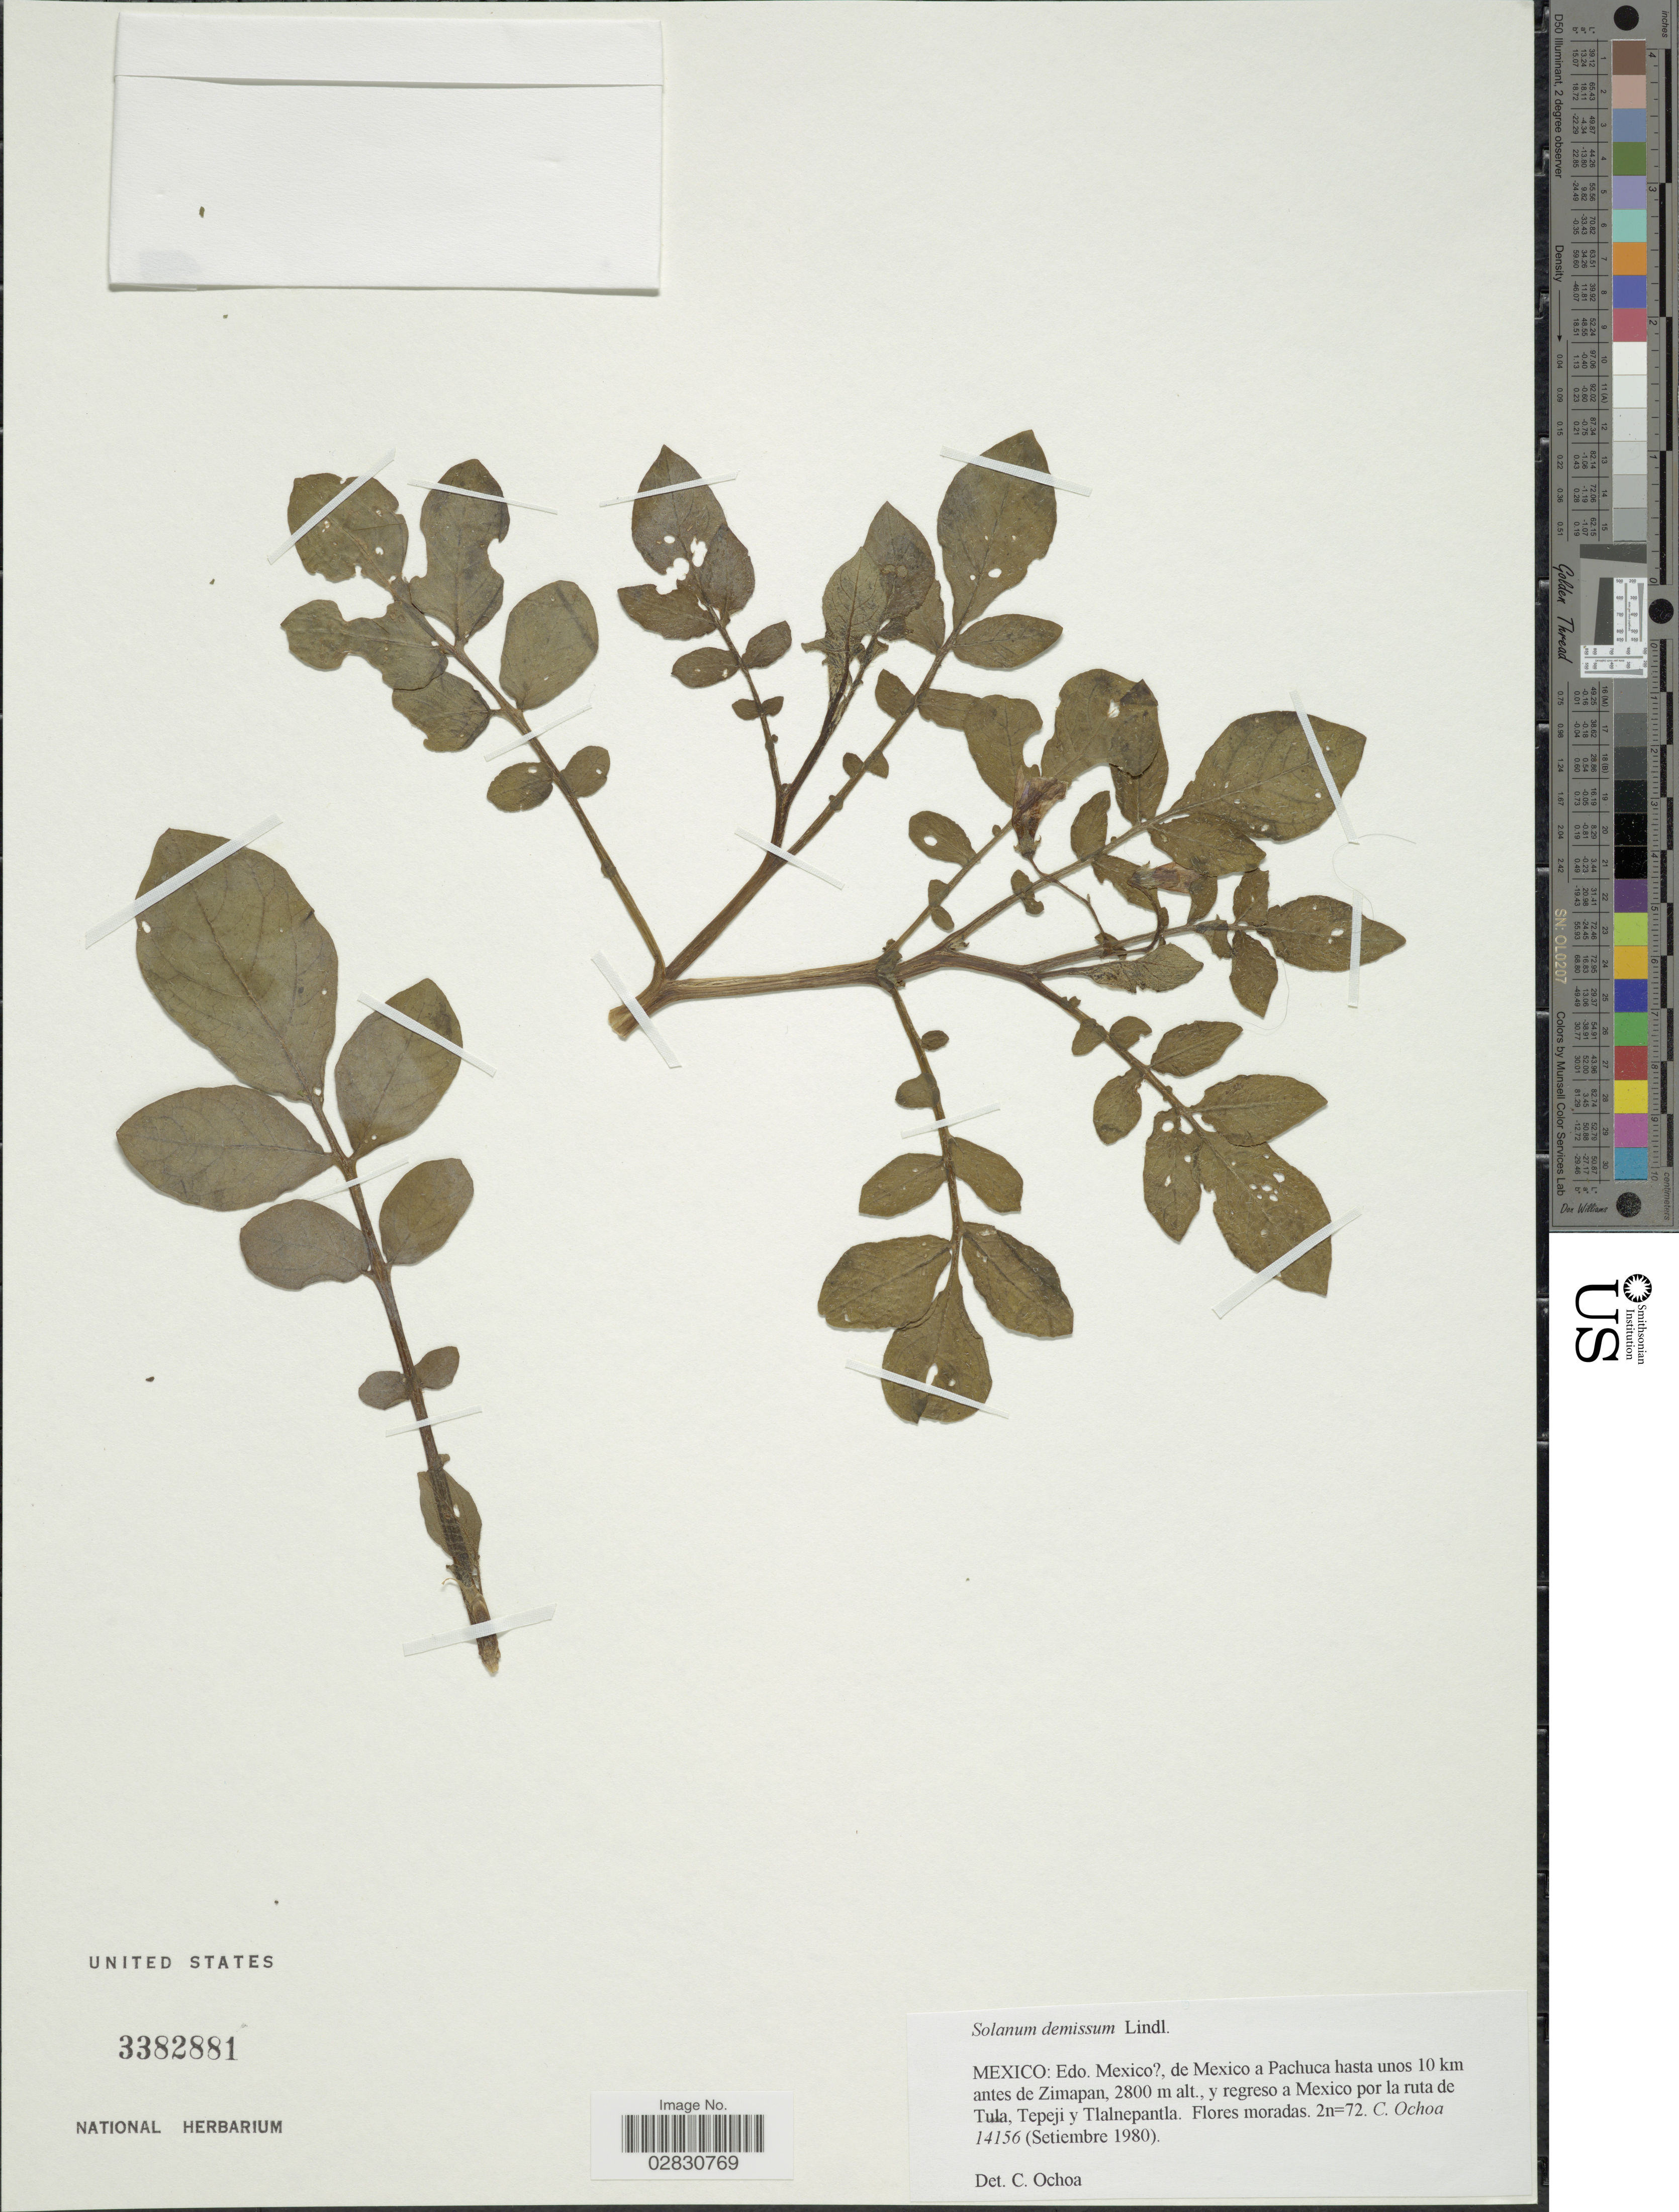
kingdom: Plantae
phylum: Tracheophyta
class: Magnoliopsida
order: Solanales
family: Solanaceae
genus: Solanum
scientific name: Solanum demissum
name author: Lindl.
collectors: C. Ochoa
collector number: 14156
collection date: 1980-09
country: Mexico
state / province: México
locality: Edo. México [unsure placement], de Mexico a Pachuca hasta unos 10 km antes de Zimapan y regreso a Mexico por la ruta de Tula, Tepeji y Tlalnepantla.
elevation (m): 2800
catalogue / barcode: US 3382881